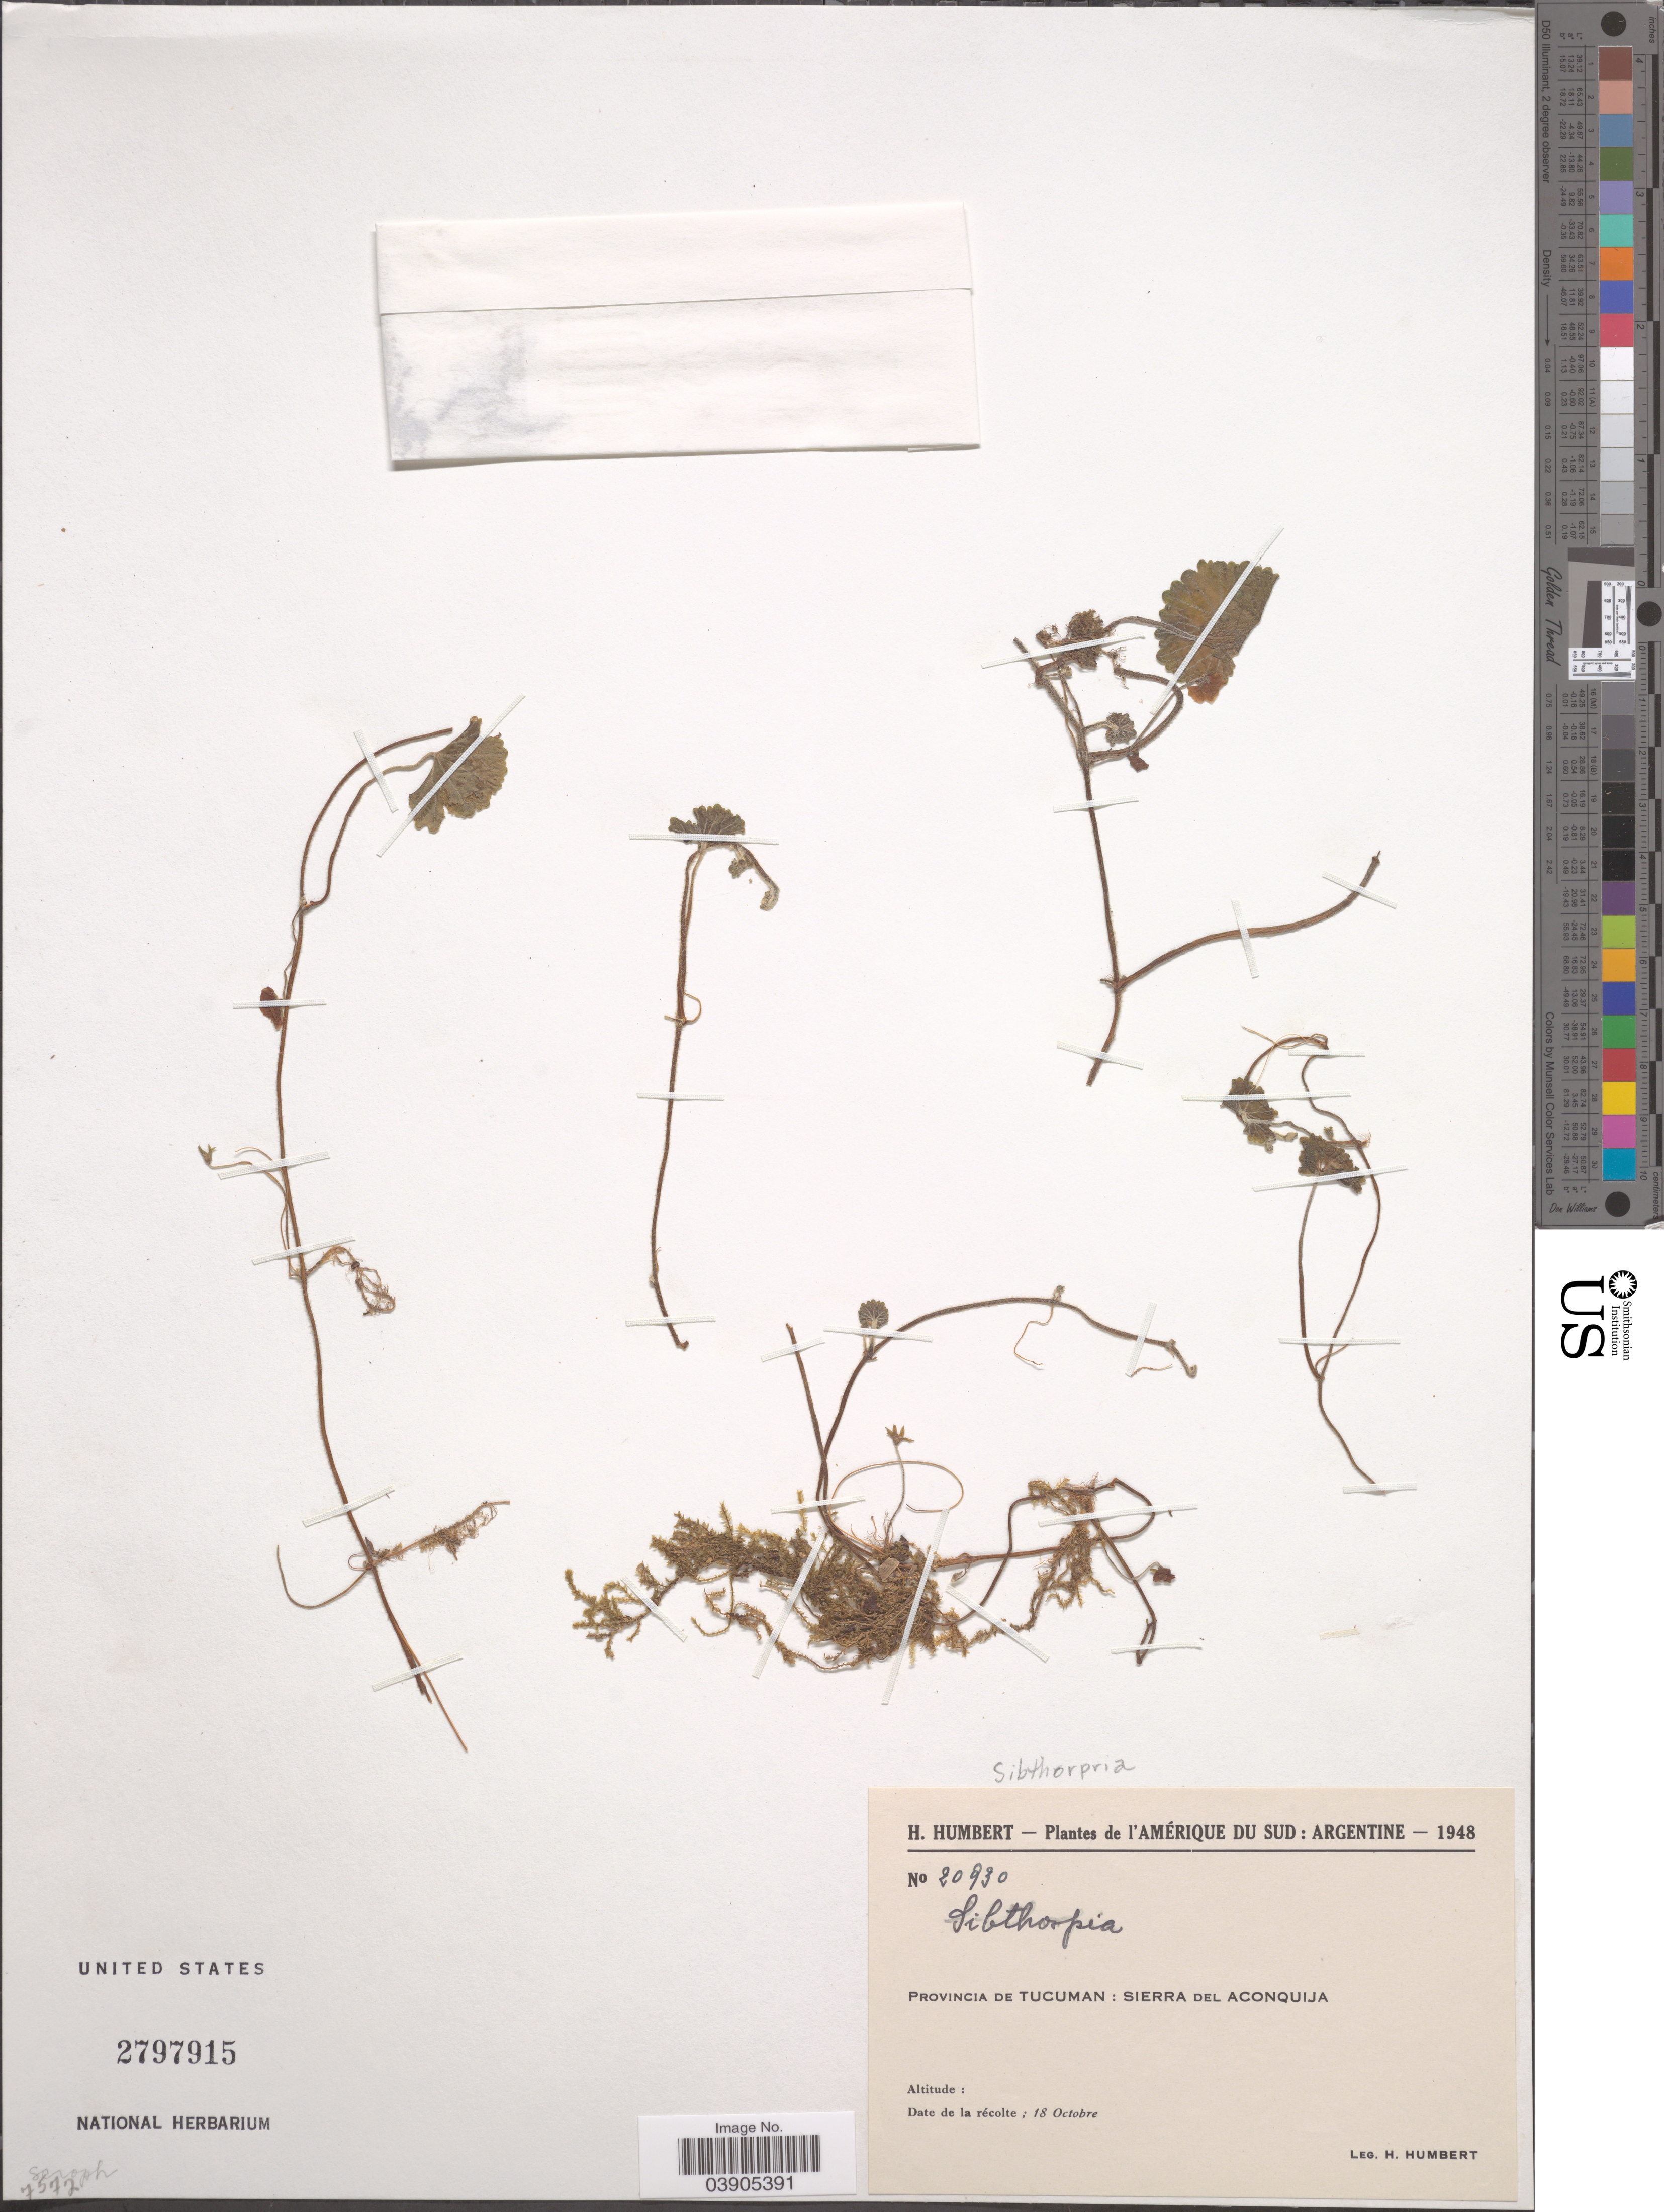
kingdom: Plantae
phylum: Tracheophyta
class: Magnoliopsida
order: Lamiales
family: Plantaginaceae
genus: Sibthorpia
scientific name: Sibthorpia sp.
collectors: H. Humbert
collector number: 20930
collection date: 1948-10-18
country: Argentina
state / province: Tucuman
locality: L'Amérique Du Sud: Sierra del Aconquija.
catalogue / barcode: US 2797915